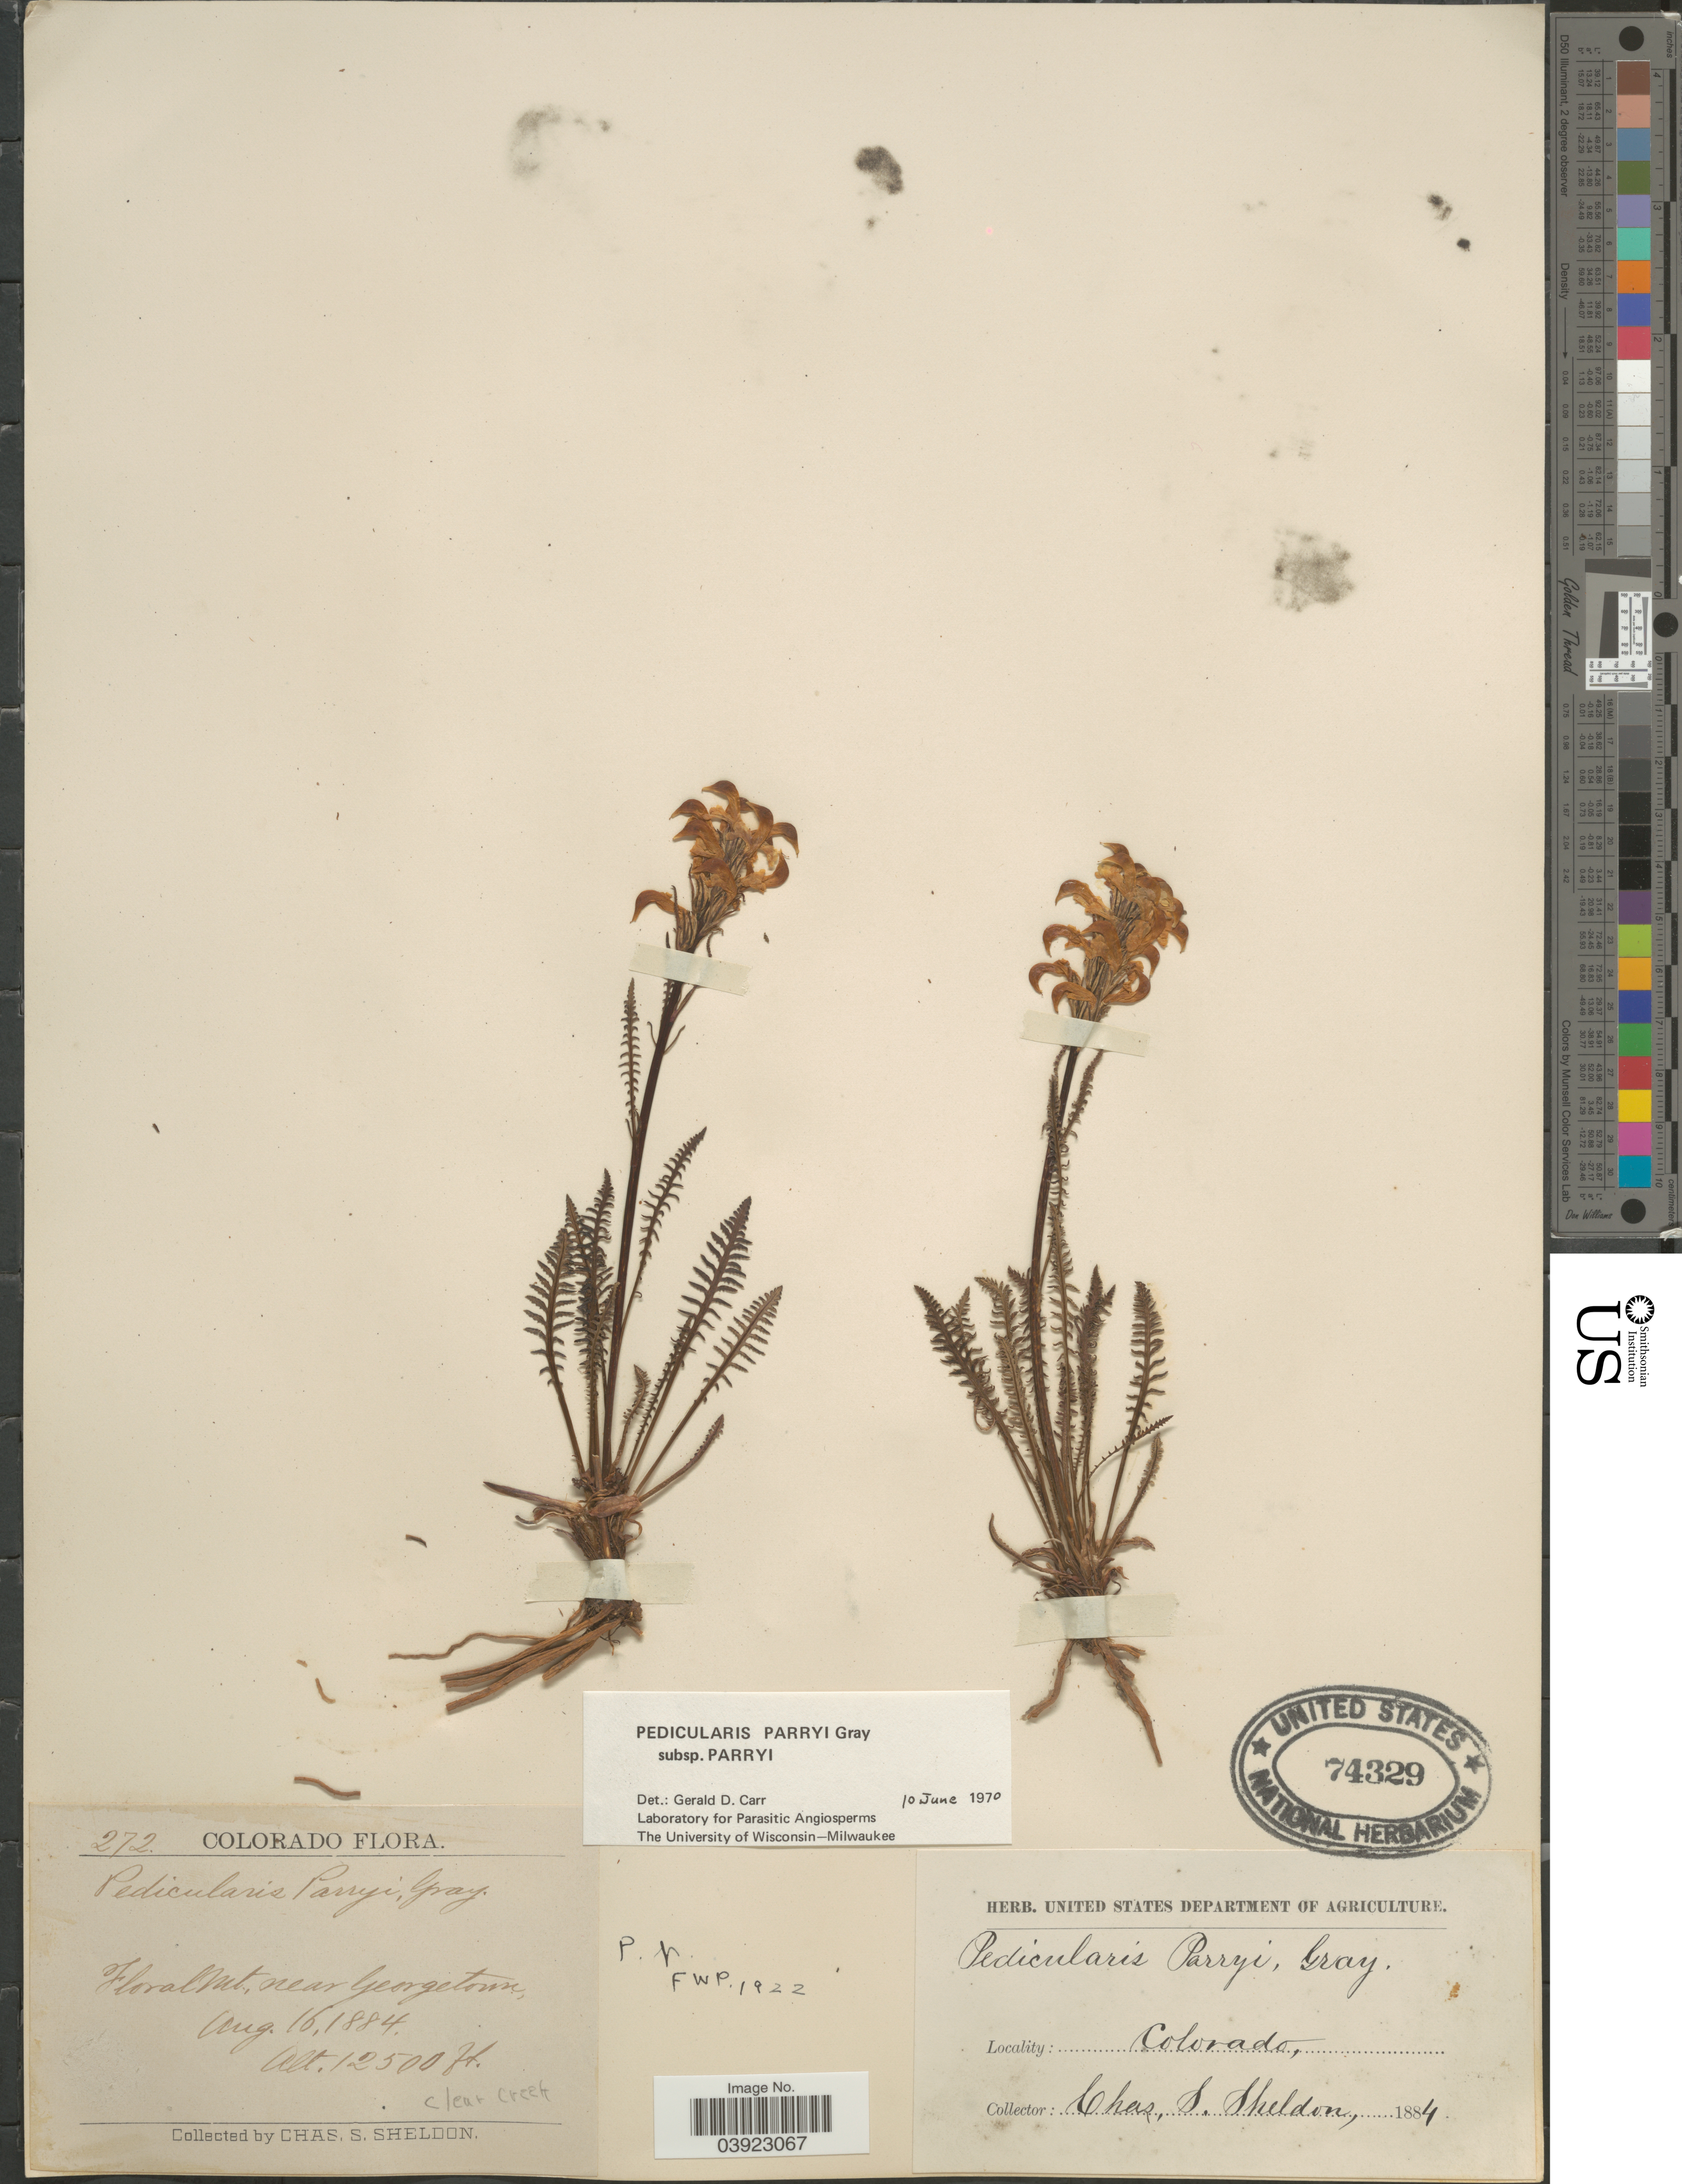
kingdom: Plantae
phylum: Tracheophyta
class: Magnoliopsida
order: Lamiales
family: Orobanchaceae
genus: Pedicularis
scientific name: Pedicularis parryi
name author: A. Gray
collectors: C. S. Sheldon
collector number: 272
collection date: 1884-08-16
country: United States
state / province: Colorado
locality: Floral Mt, near Georgetown. Clear Creek.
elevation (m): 3810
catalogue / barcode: US 74329